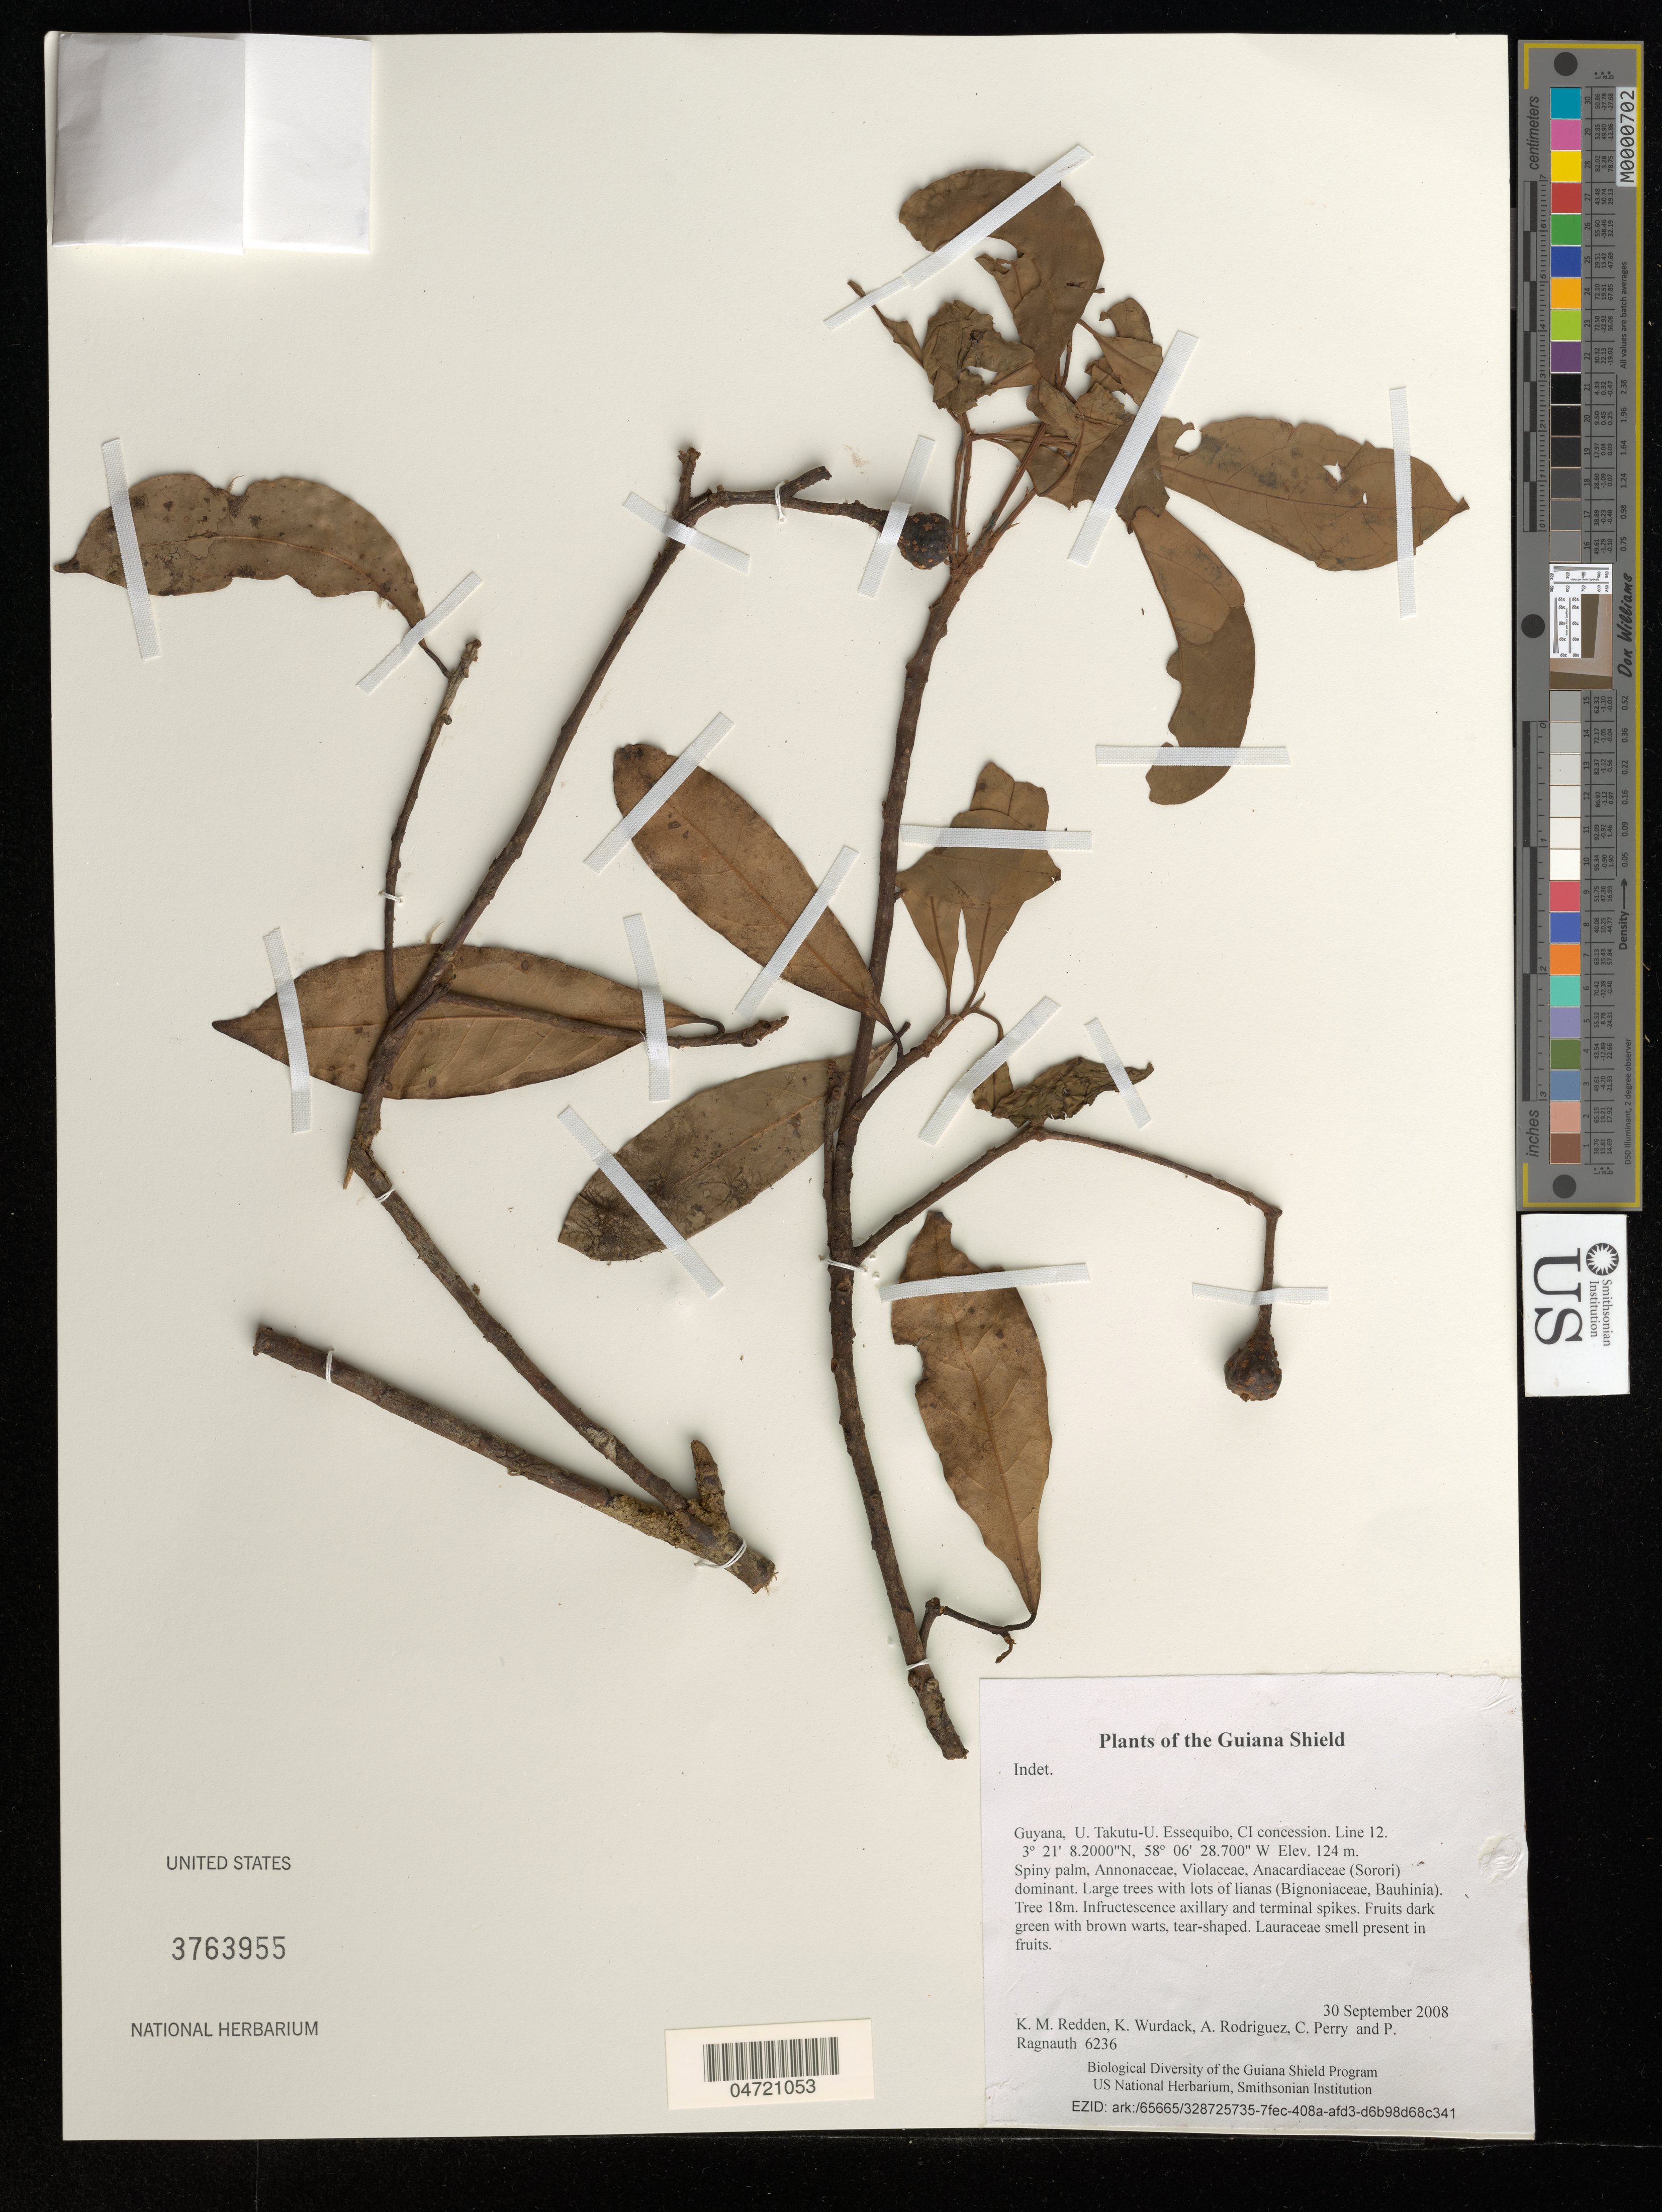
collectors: K. M. Redden, K. Wurdack, A. Rodriguez, C. Perry & P. Ragnauth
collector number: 6236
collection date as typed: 30 September 2008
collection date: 2008-09-30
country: Guyana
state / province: U. Takutu-U. Essequibo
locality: CI concession. Line 12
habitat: Spiny palm, Annonaceae, Violaceae, Anacardiaceae (Sorori) dominant. Large trees with lots of lianas (Bignoniaceae, Bauhinia)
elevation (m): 124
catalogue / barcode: US 3763955